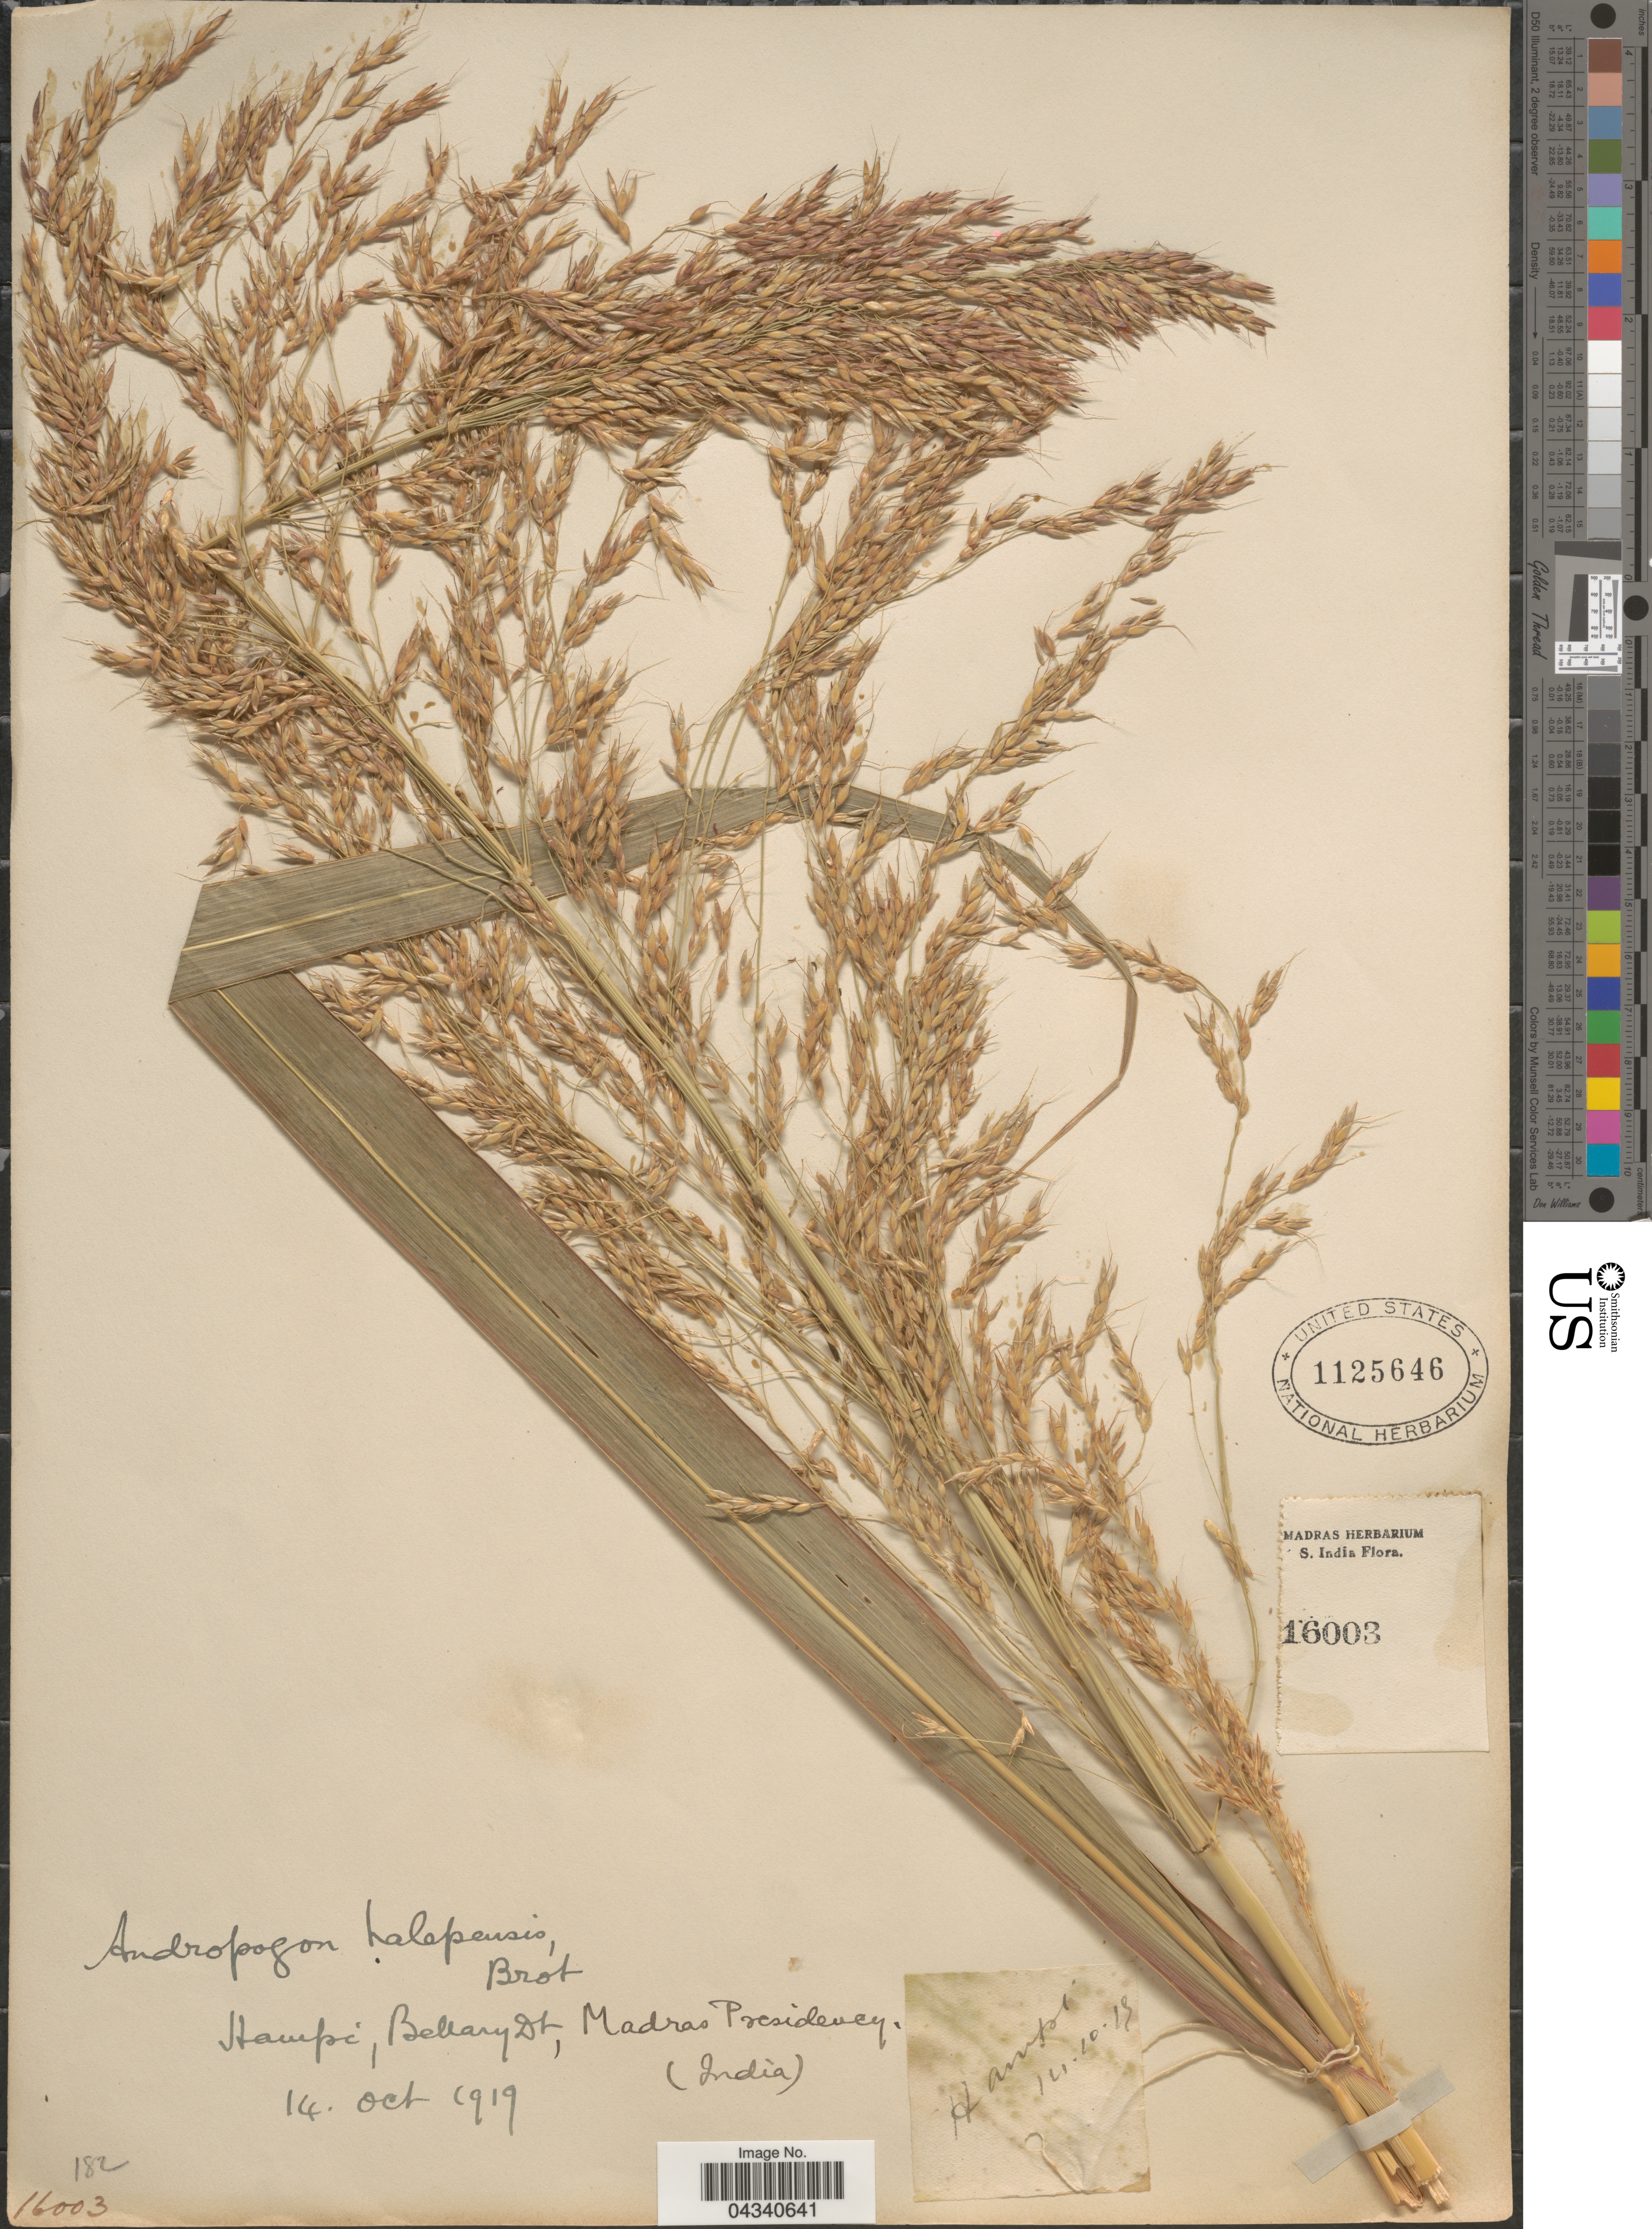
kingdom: Plantae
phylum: Tracheophyta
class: Liliopsida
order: Poales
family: Poaceae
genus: Sorghum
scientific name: Sorghum propinquum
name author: (Kunth) Hitchc.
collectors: Ex herb. Madras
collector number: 16003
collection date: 1919-10-14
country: India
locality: Hampi, Bellary Dt, Madras Presidency. S. India.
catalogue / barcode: US 1125646